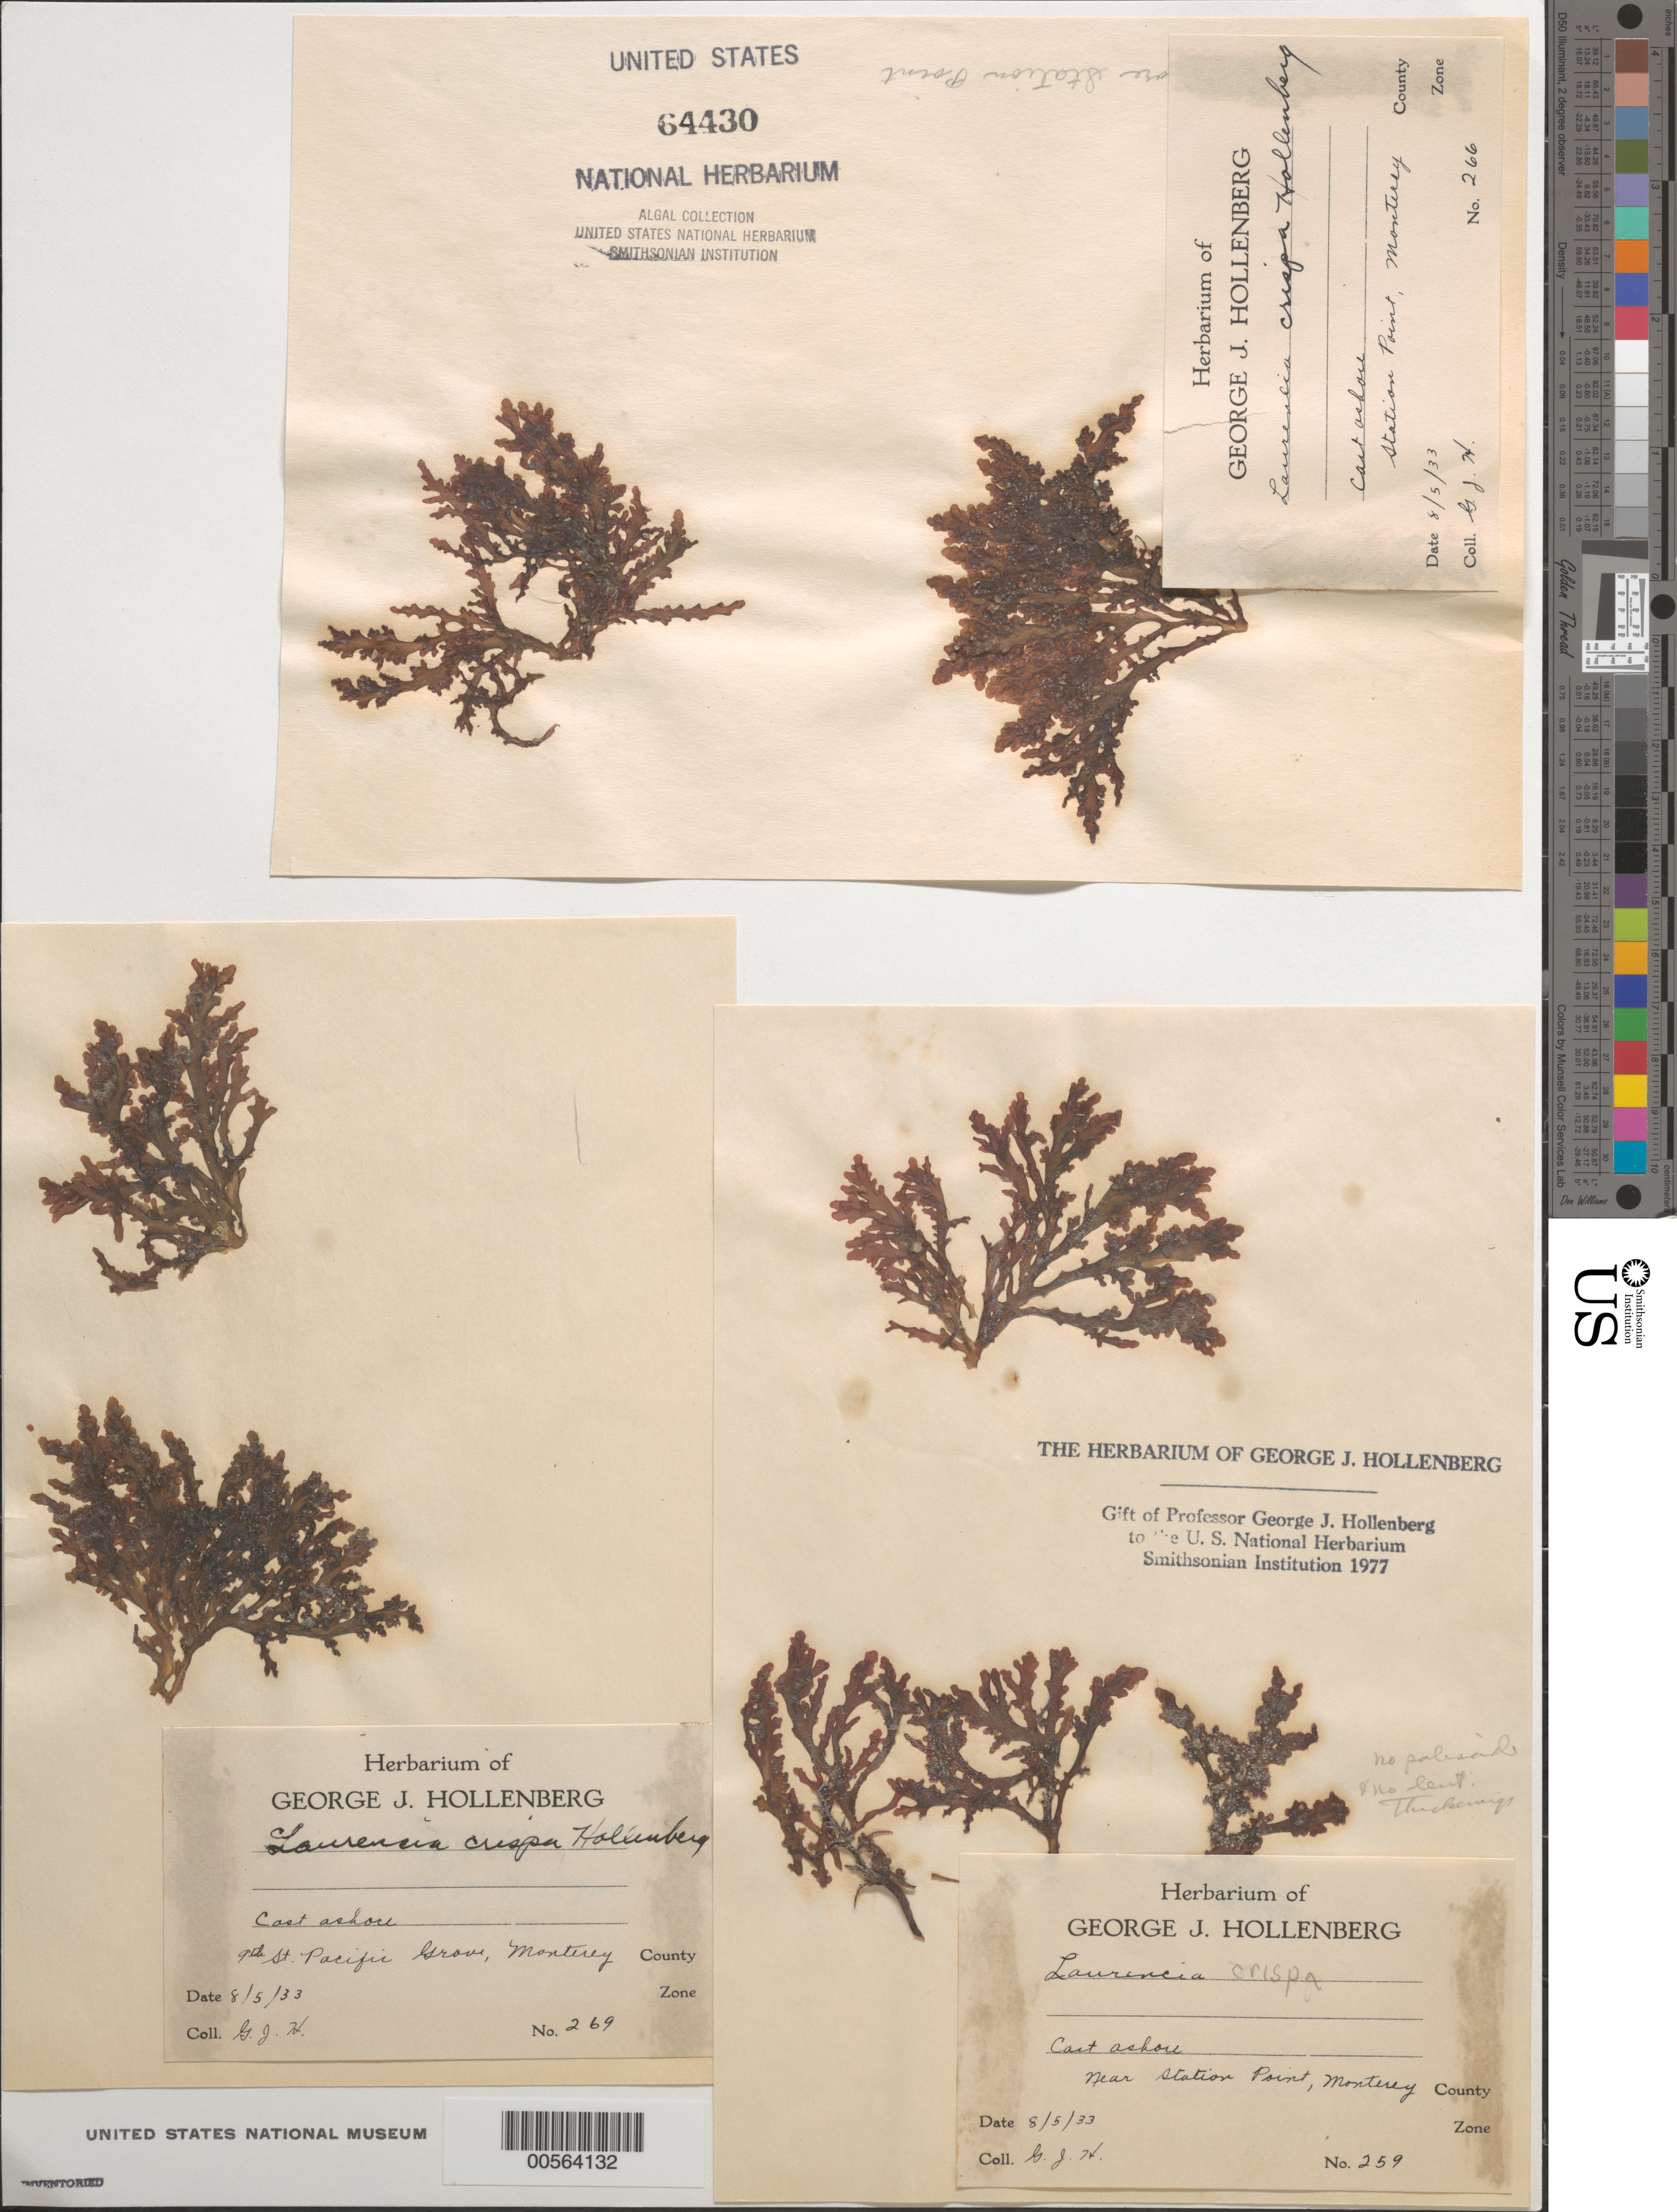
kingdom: Plantae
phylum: Rhodophyta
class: Florideophyceae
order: Ceramiales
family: Rhodomelaceae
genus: Osmundea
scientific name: Osmundea crispa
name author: (Hollenb.) K.W. Nam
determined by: Algae name updating Project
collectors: G. Hollenberg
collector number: GJH 259 & GJH 266 & GJH 269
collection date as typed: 05 Aug 1933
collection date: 1933-08-05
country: United States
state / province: California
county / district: Monterey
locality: Near Station Point and Pacific Grove, 9th Street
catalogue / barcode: US 64430